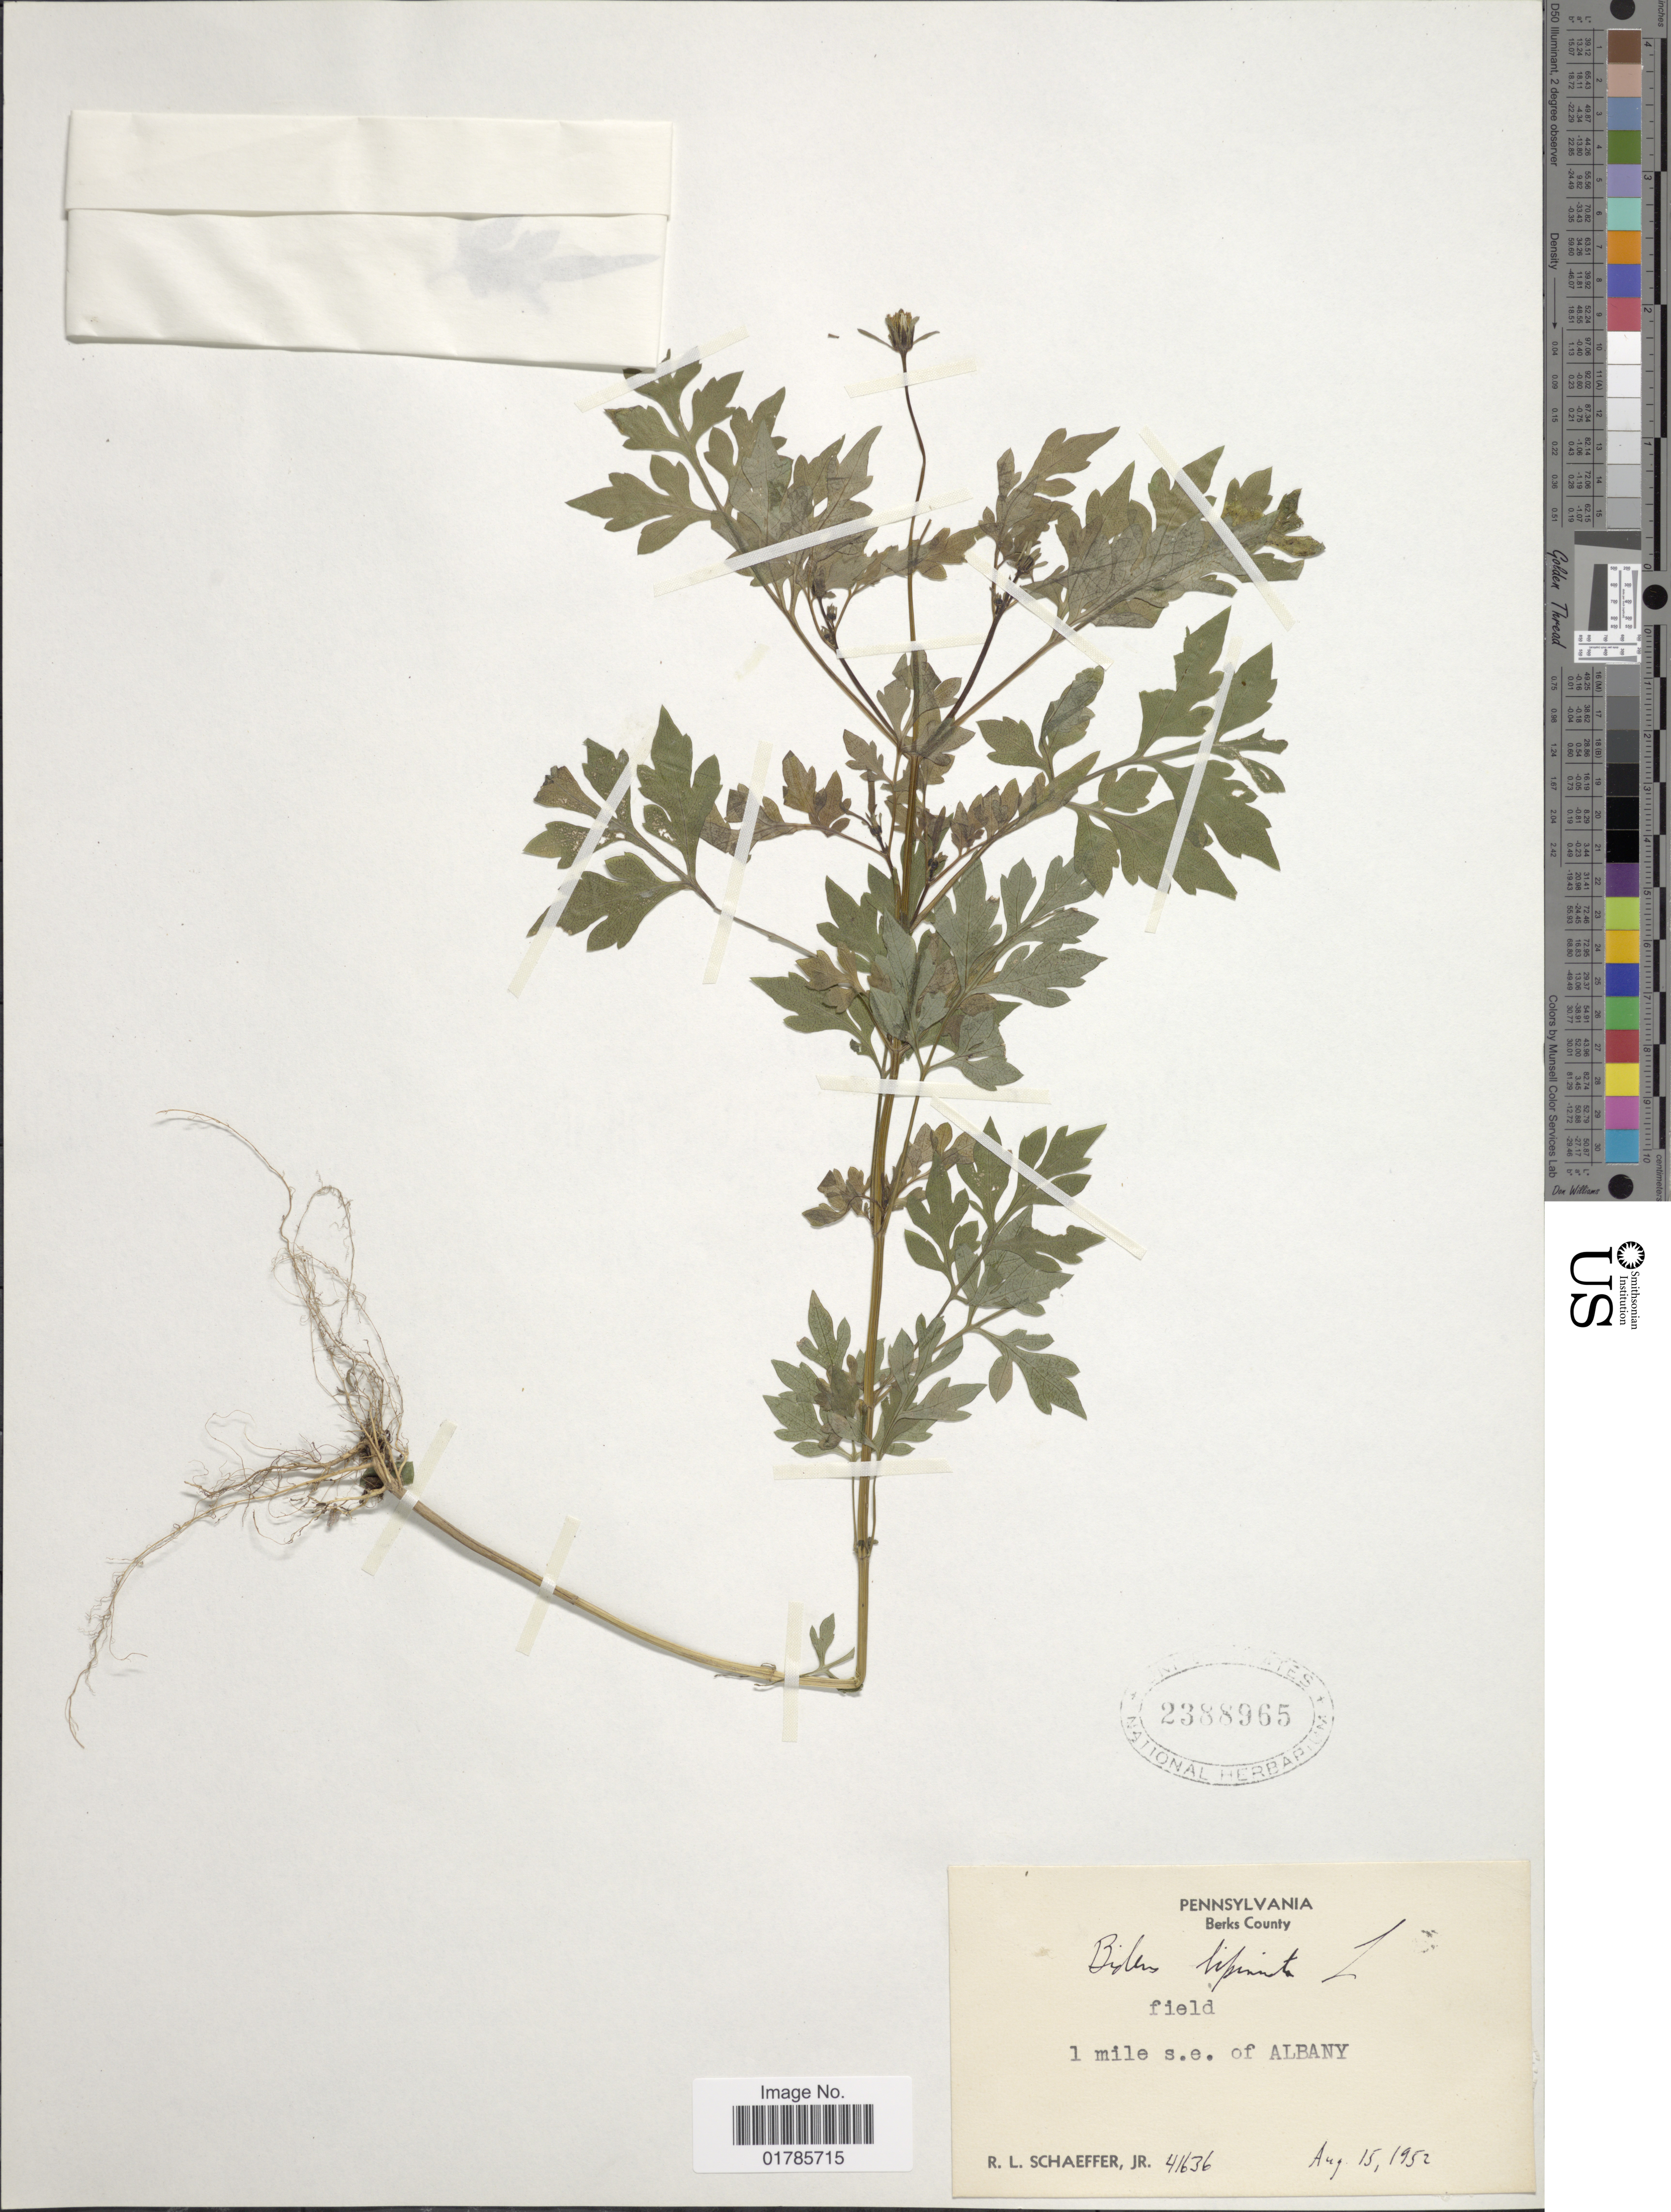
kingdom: Plantae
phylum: Tracheophyta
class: Magnoliopsida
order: Asterales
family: Asteraceae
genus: Bidens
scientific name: Bidens bipinnata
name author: L.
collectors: R. L. Schaeffer Jr.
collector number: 41636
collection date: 1952-08-15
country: United States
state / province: Pennsylvania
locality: Berks County, 1 mile s. e. of Albany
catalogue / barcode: US 2388965